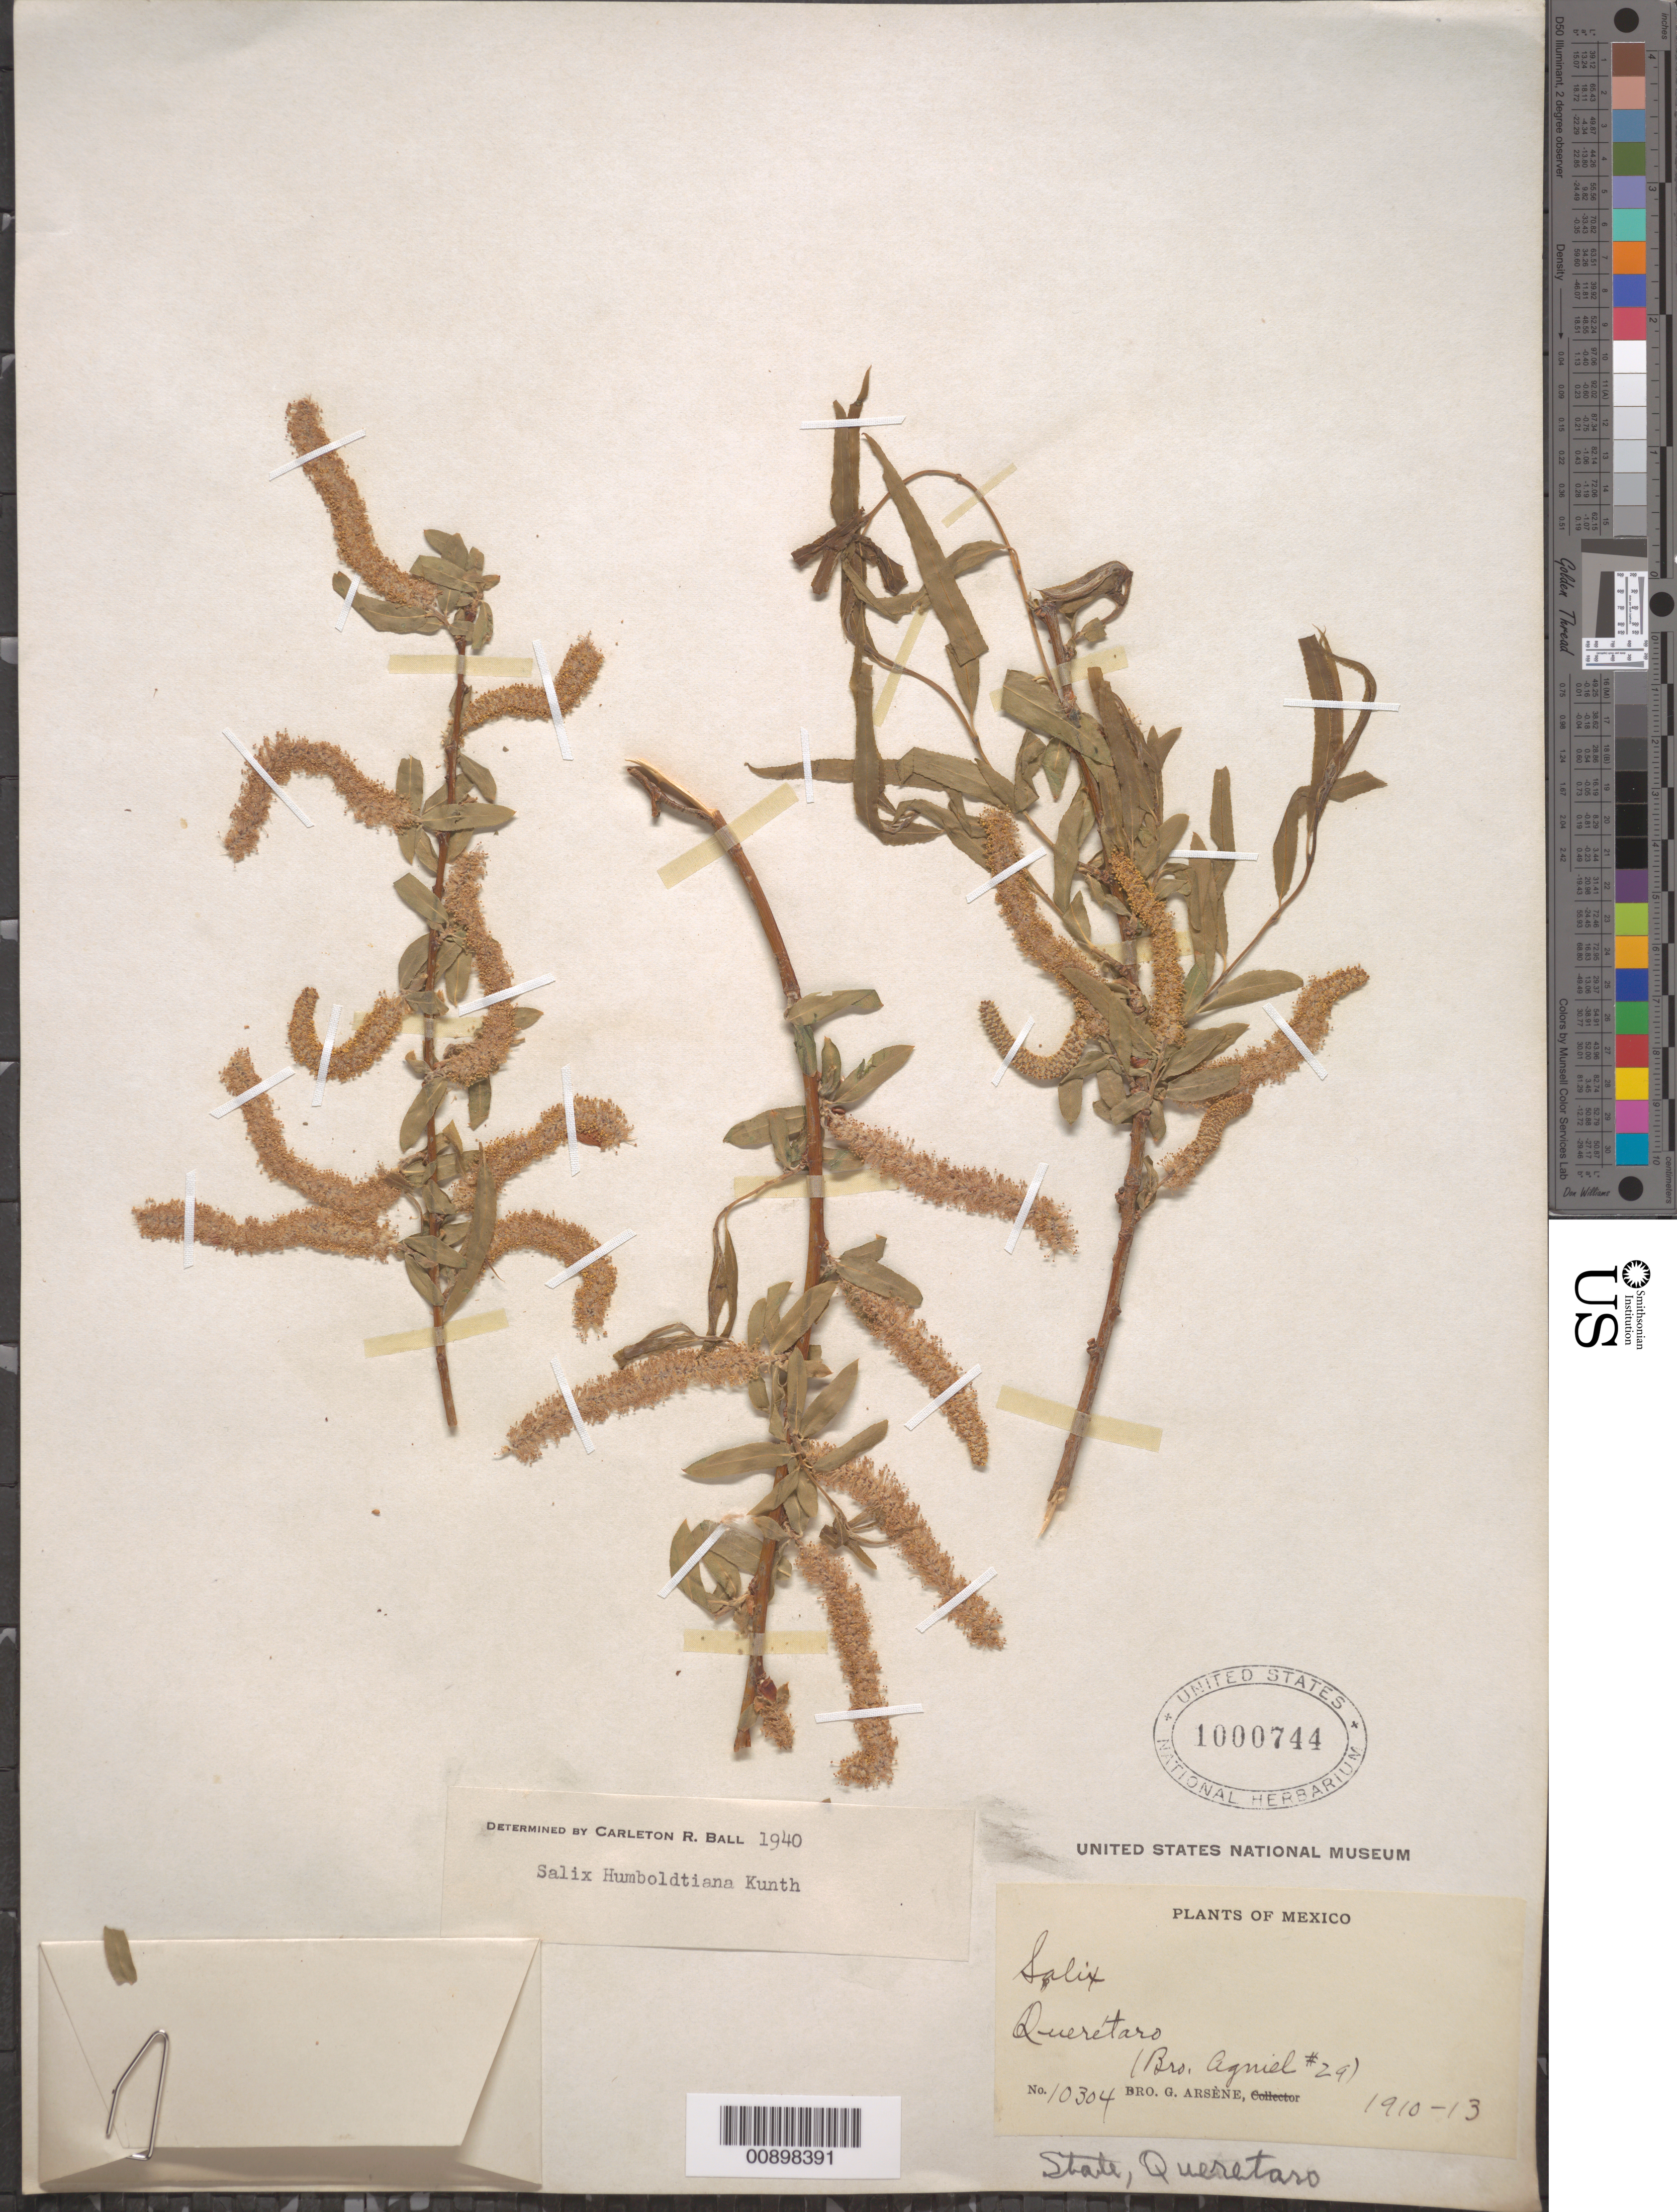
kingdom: Plantae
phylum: Tracheophyta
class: Magnoliopsida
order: Malpighiales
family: Salicaceae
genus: Salix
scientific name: Salix humboldtiana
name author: Willd.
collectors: Bro. Agniel & Bro. G. Arsène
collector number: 29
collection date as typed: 1910 to -- --- 1913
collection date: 1910/1913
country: Mexico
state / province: Querétaro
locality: Querétaro.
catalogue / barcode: US 1000744